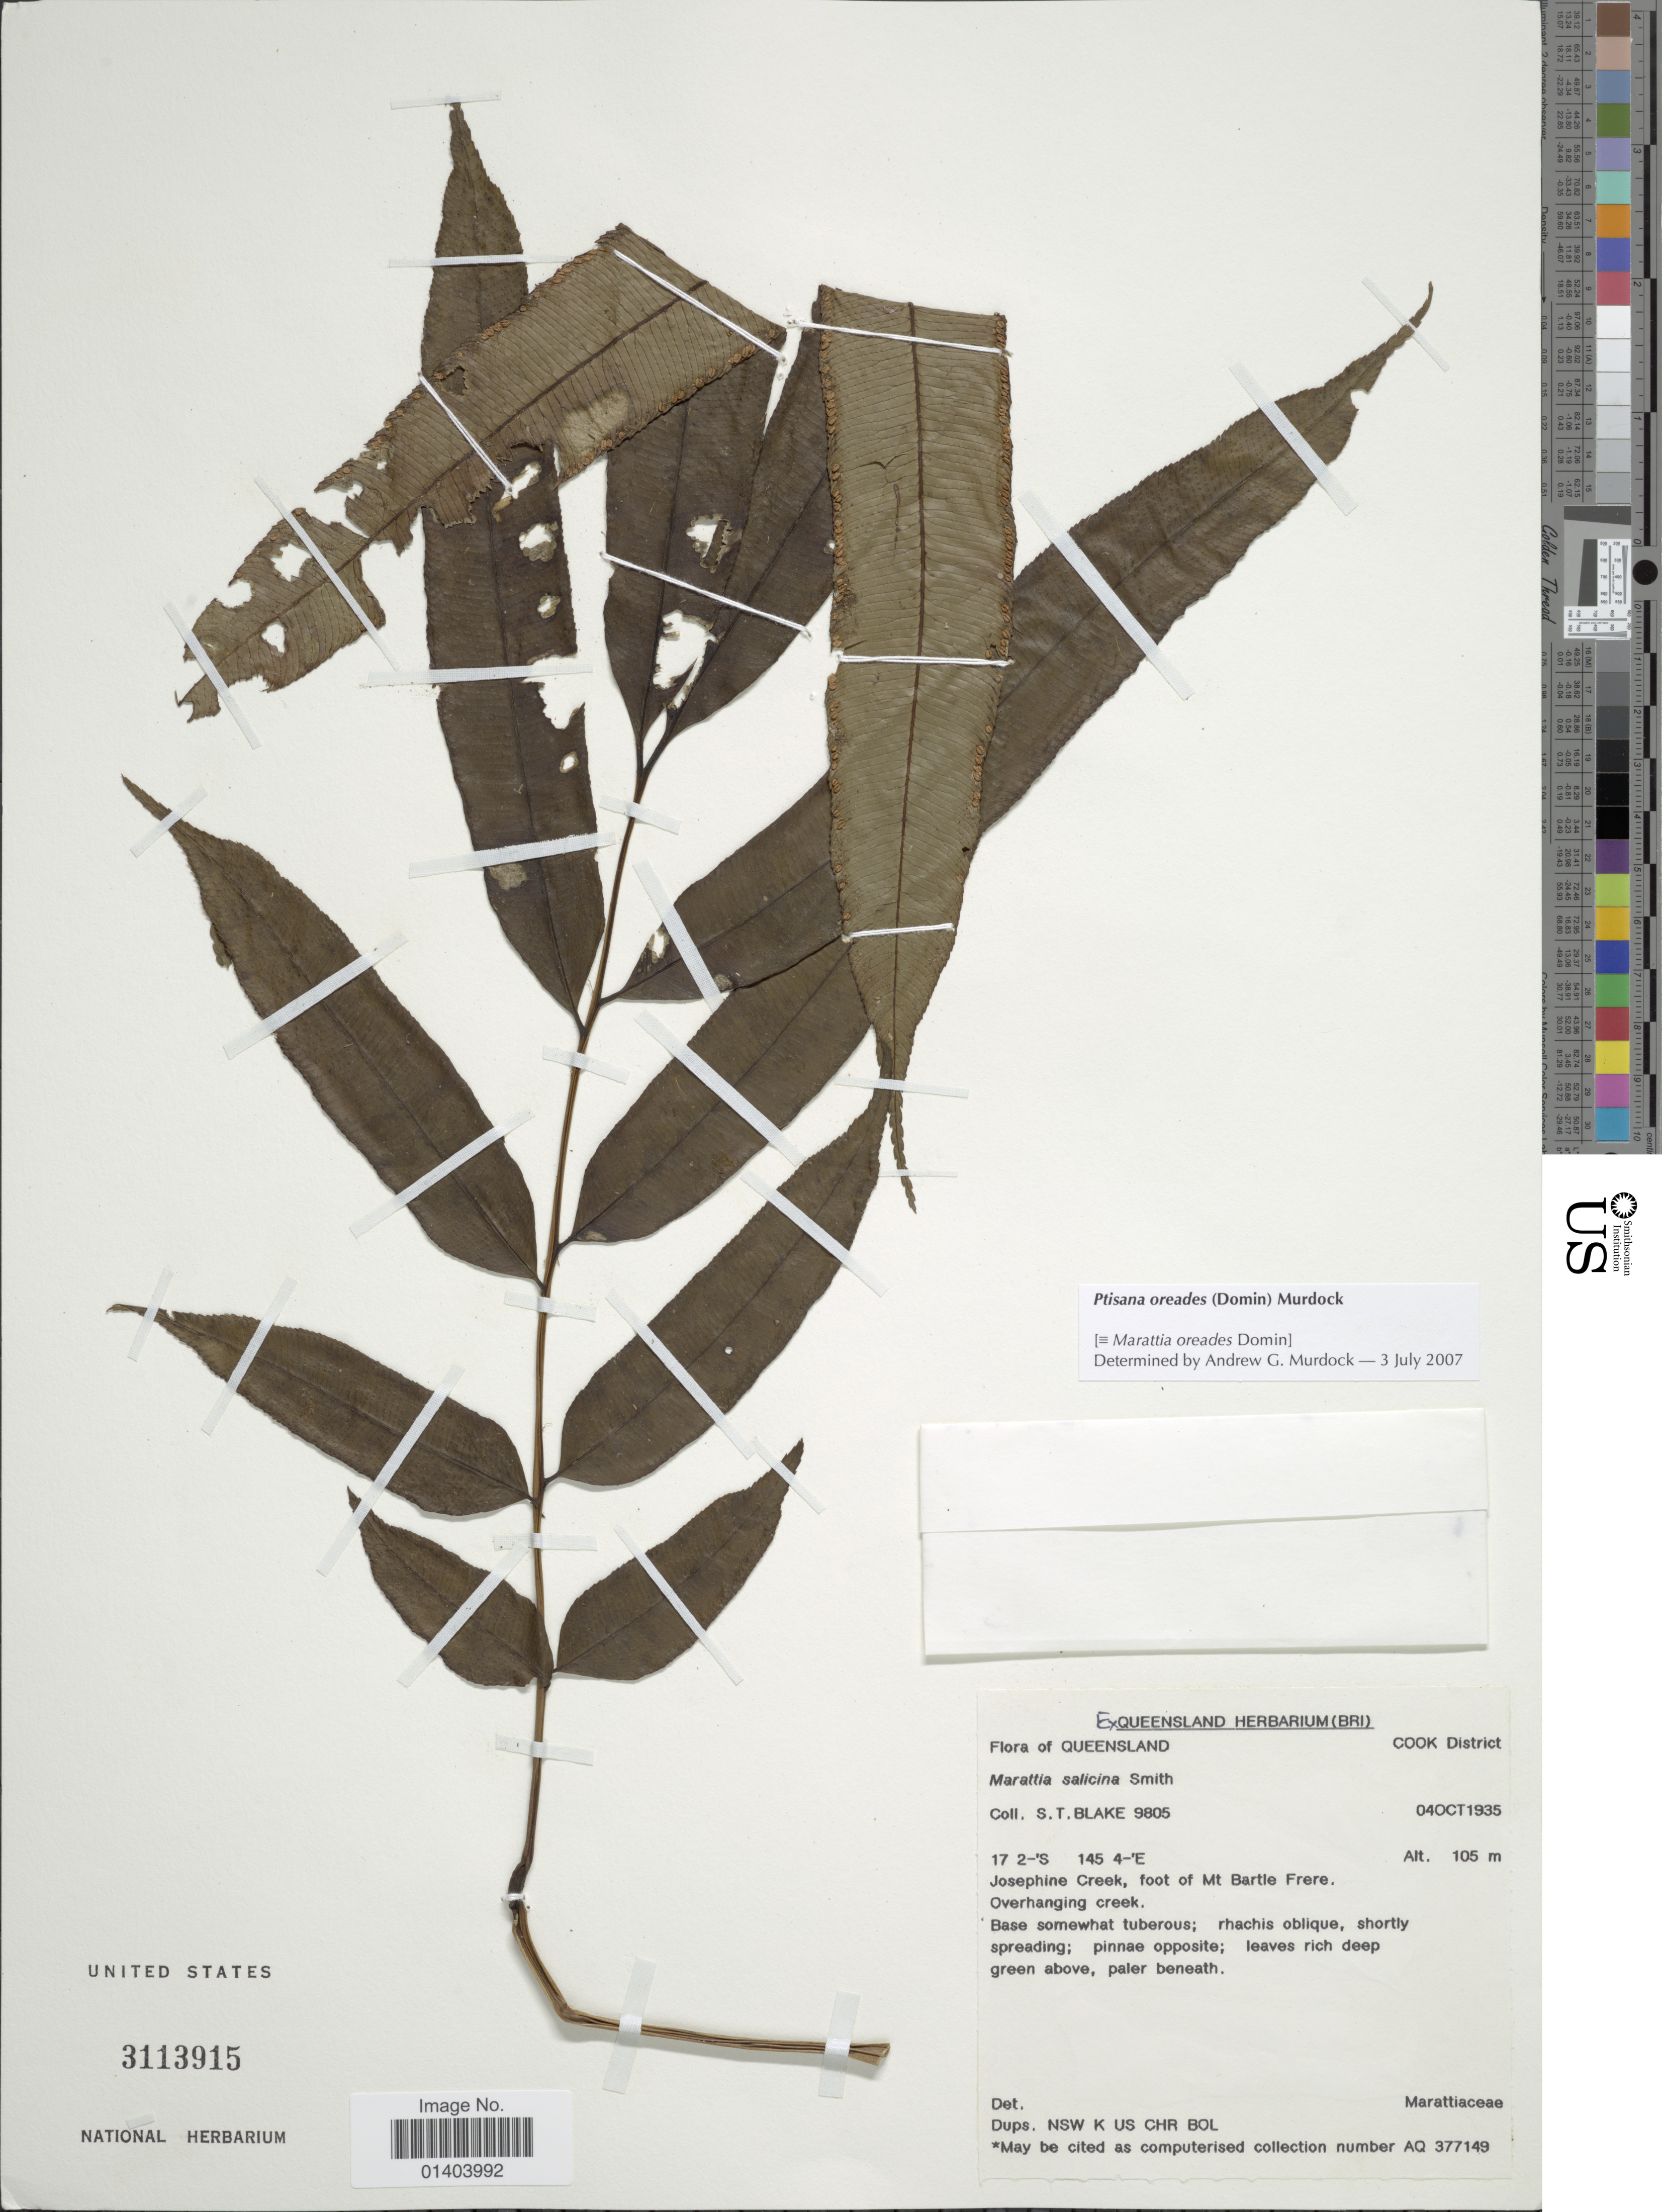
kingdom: Plantae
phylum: Tracheophyta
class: Polypodiopsida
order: Marattiales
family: Marattiaceae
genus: Ptisana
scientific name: Ptisana oreades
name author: (Domin) Murdock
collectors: S. T. Blake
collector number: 9805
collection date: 1935-10-04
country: Australia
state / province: Queensland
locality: Cook District, Josephine Creek, foot of Mt Bartle Frere, Overhanging Creek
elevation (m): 105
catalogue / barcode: US 3113915